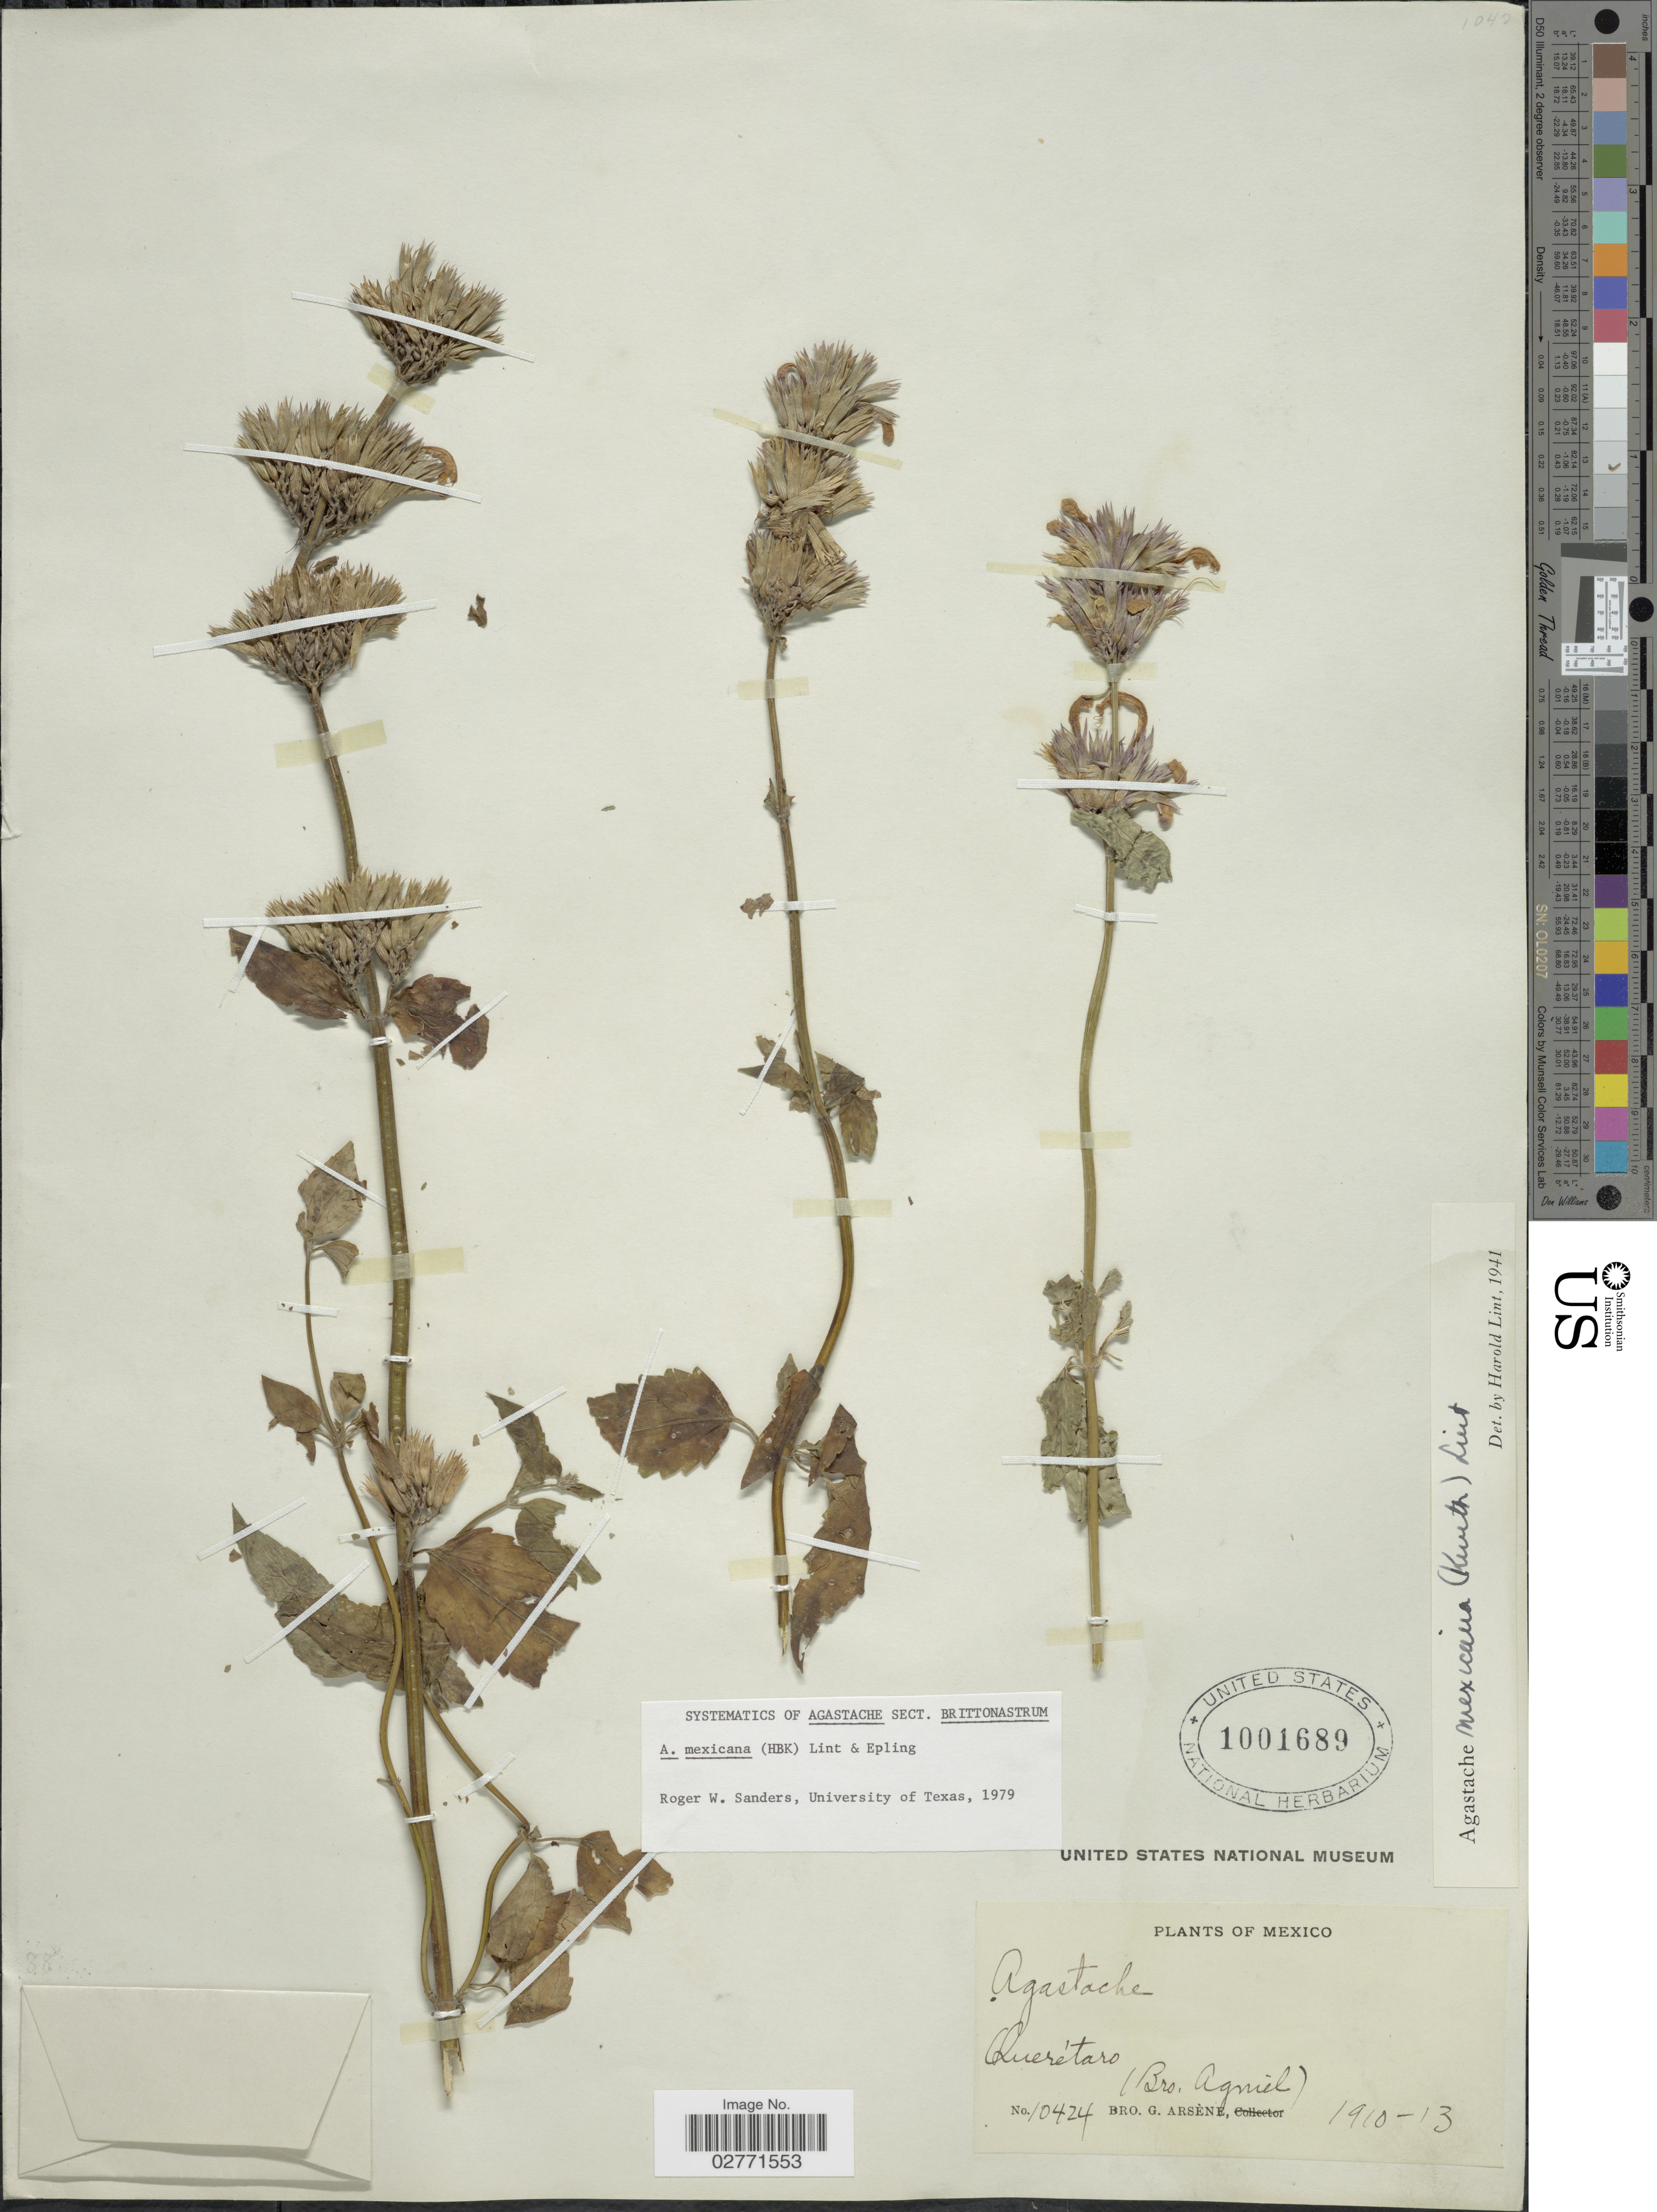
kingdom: Plantae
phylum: Tracheophyta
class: Magnoliopsida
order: Lamiales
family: Lamiaceae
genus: Agastache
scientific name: Agastache mexicana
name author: (Kunth) Lint & Epling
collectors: Bro. G. Arsène & Bro. Agniel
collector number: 10424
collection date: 1910/1913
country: Mexico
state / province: Querétaro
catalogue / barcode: US 1001689